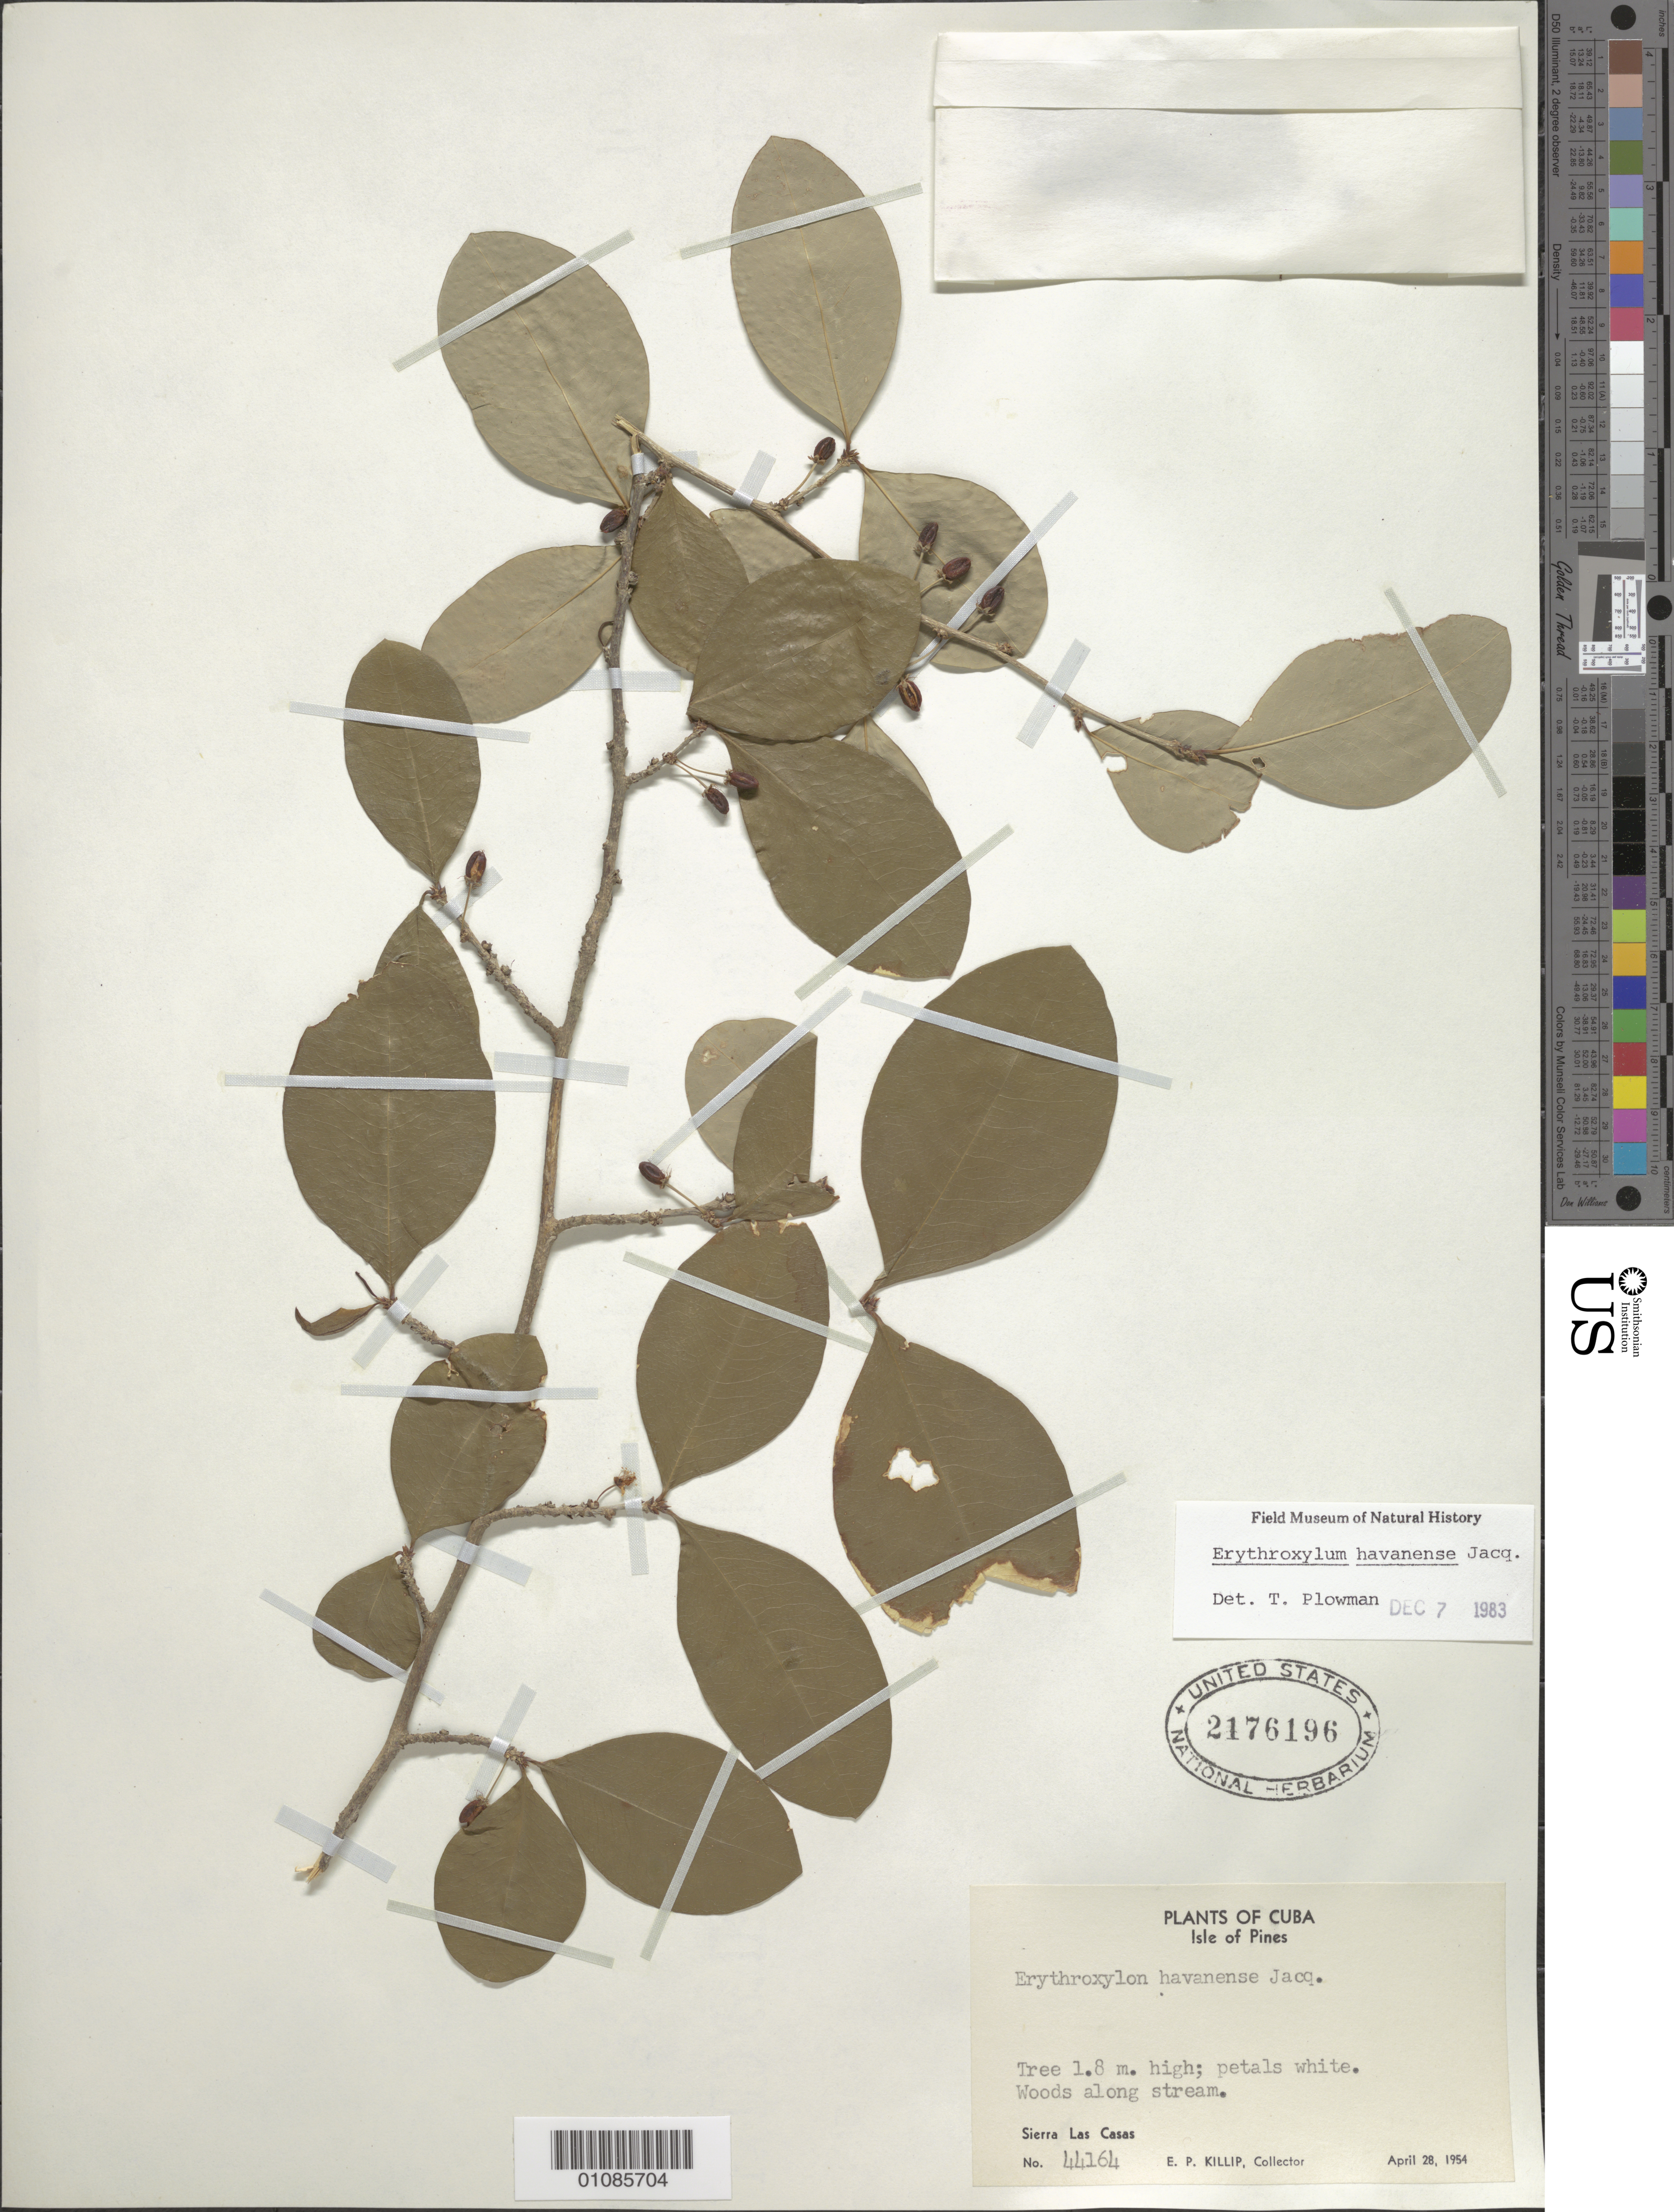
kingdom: Plantae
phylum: Tracheophyta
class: Magnoliopsida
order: Malpighiales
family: Erythroxylaceae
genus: Erythroxylum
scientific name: Erythroxylum havanense var. havanense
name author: Jacq.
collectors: E. P. Killip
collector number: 44164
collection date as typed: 28 Apr 1954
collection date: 1954-04-28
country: Cuba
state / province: Isla de La Juventud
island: Isla de la Juventud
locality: Isle of Pines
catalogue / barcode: US 2176196